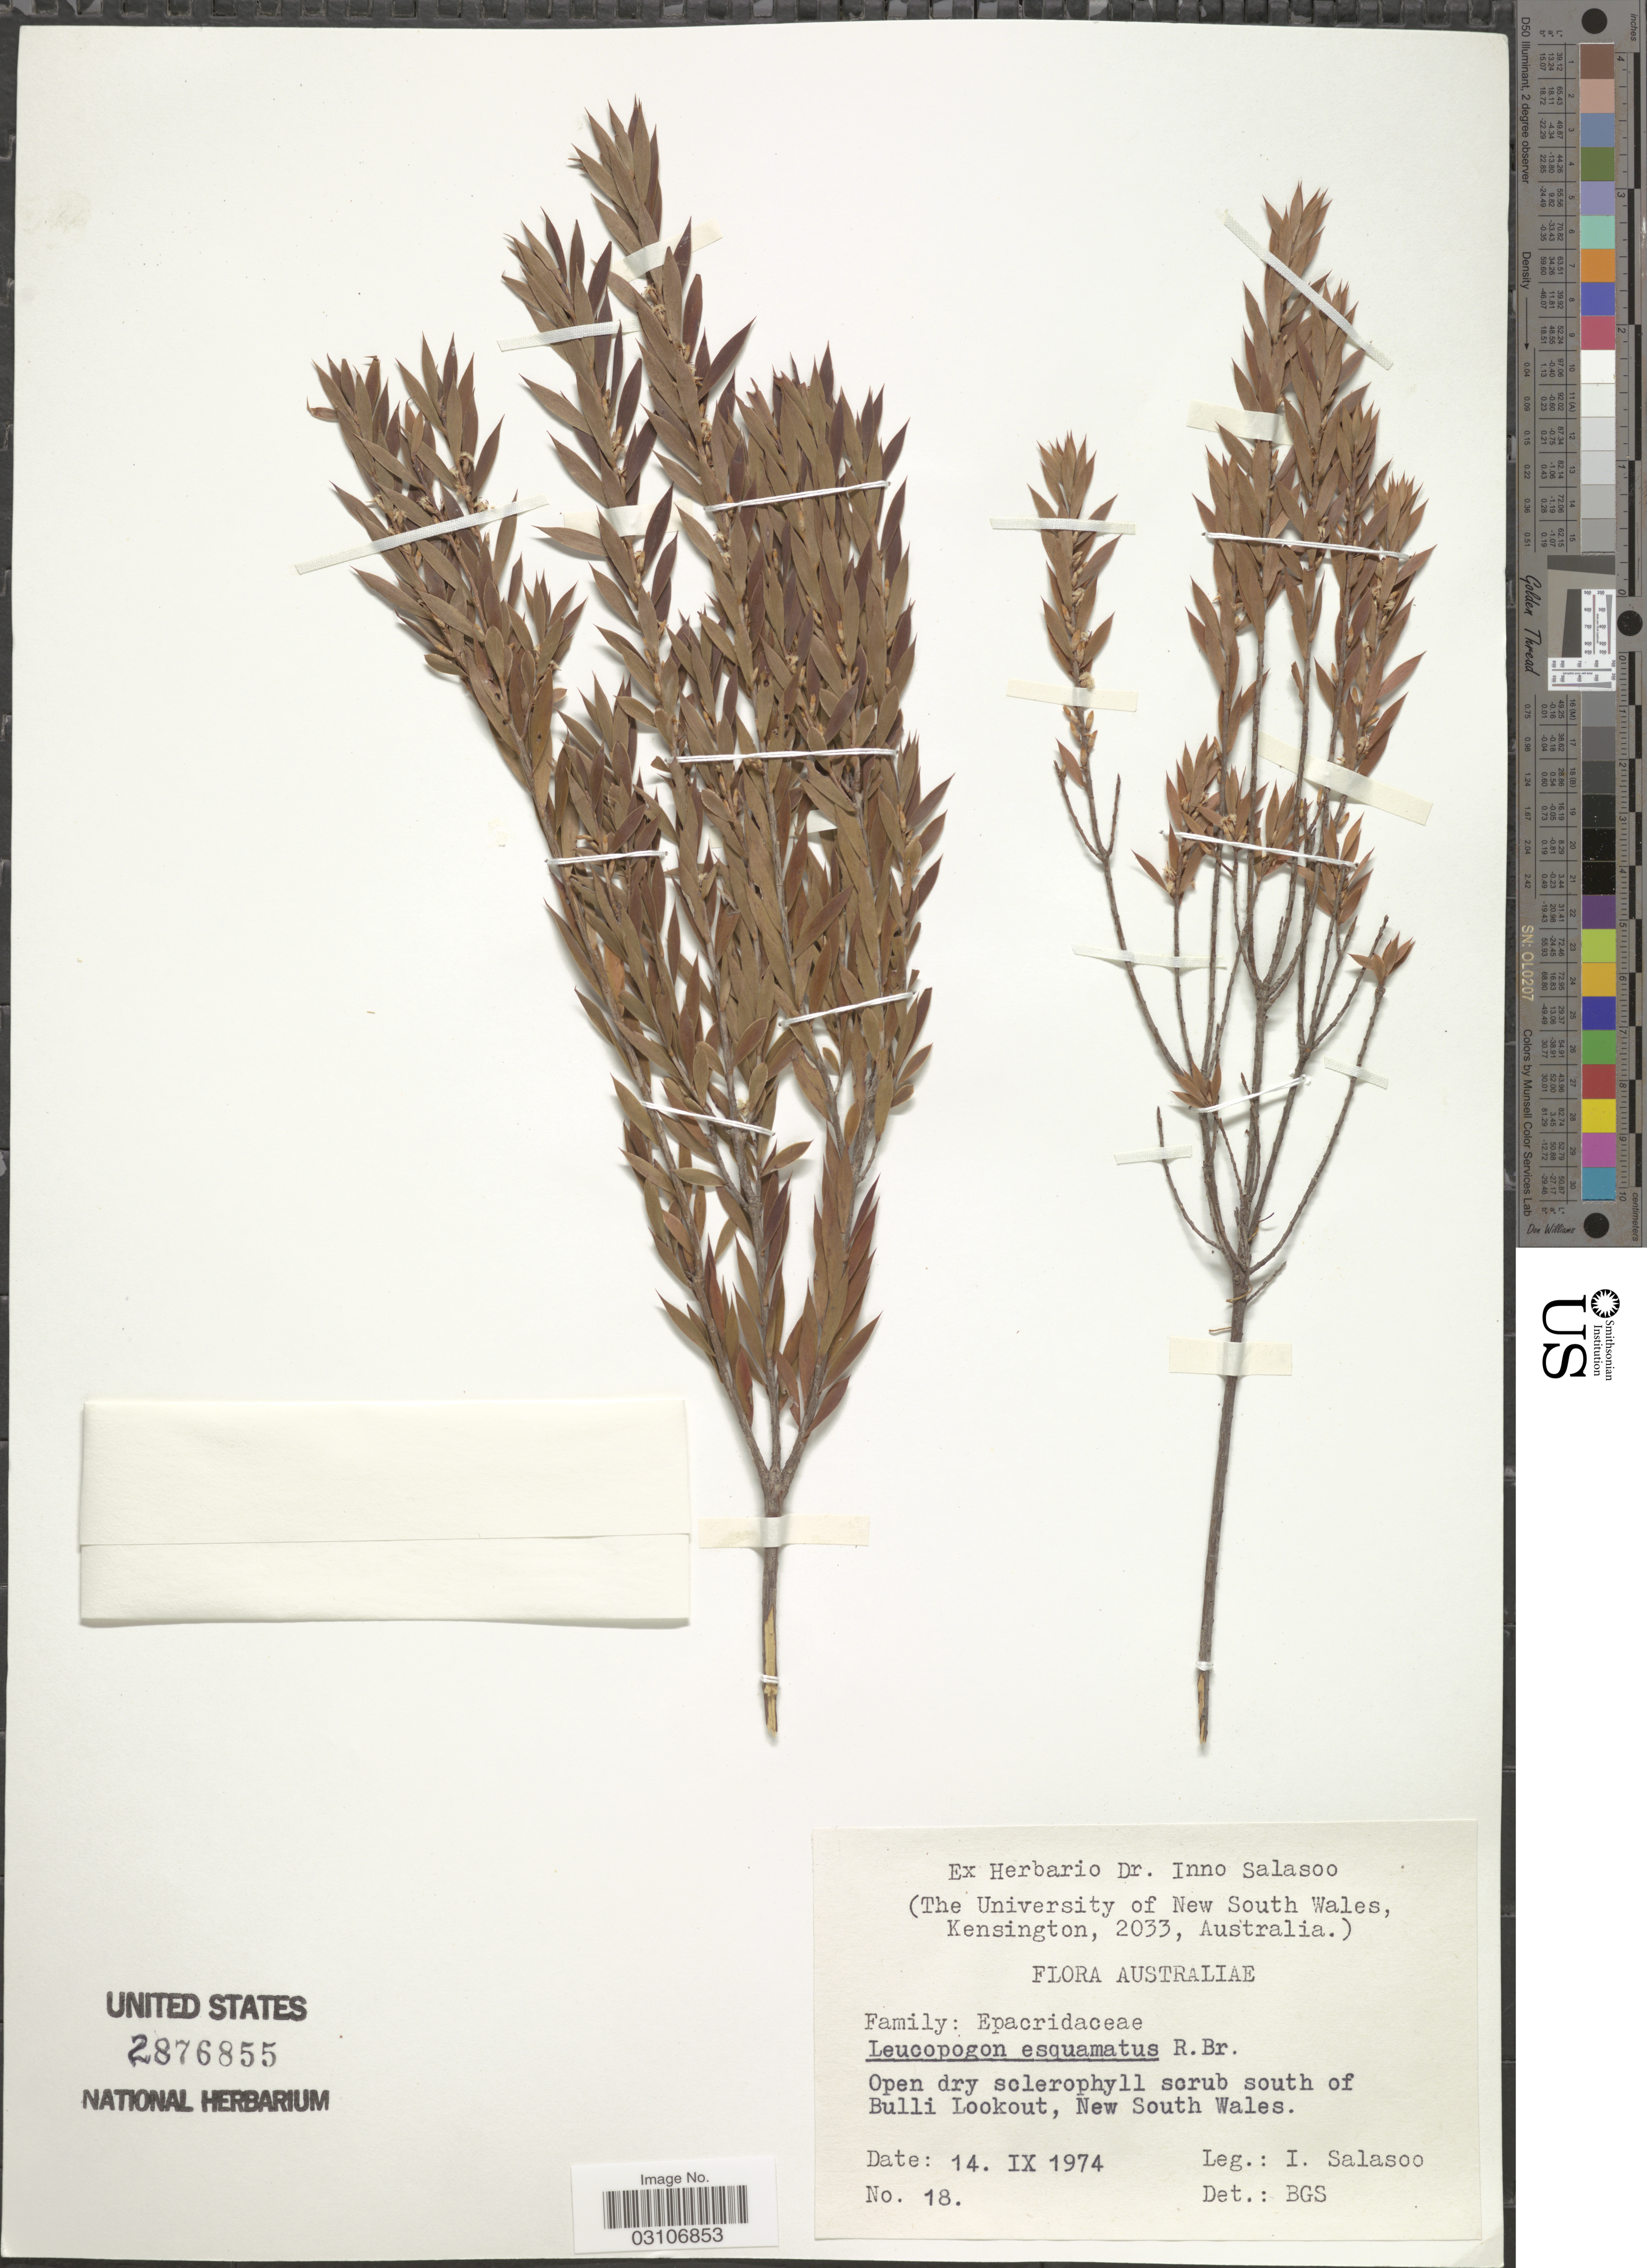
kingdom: Plantae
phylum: Tracheophyta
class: Magnoliopsida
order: Ericales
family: Ericaceae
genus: Leucopogon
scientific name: Leucopogon esquamatus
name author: R. Br.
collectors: I. Salasoo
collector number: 18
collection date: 1974-09-14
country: Australia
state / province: New South Wales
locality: South of Bulli Lookout.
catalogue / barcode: US 2876855